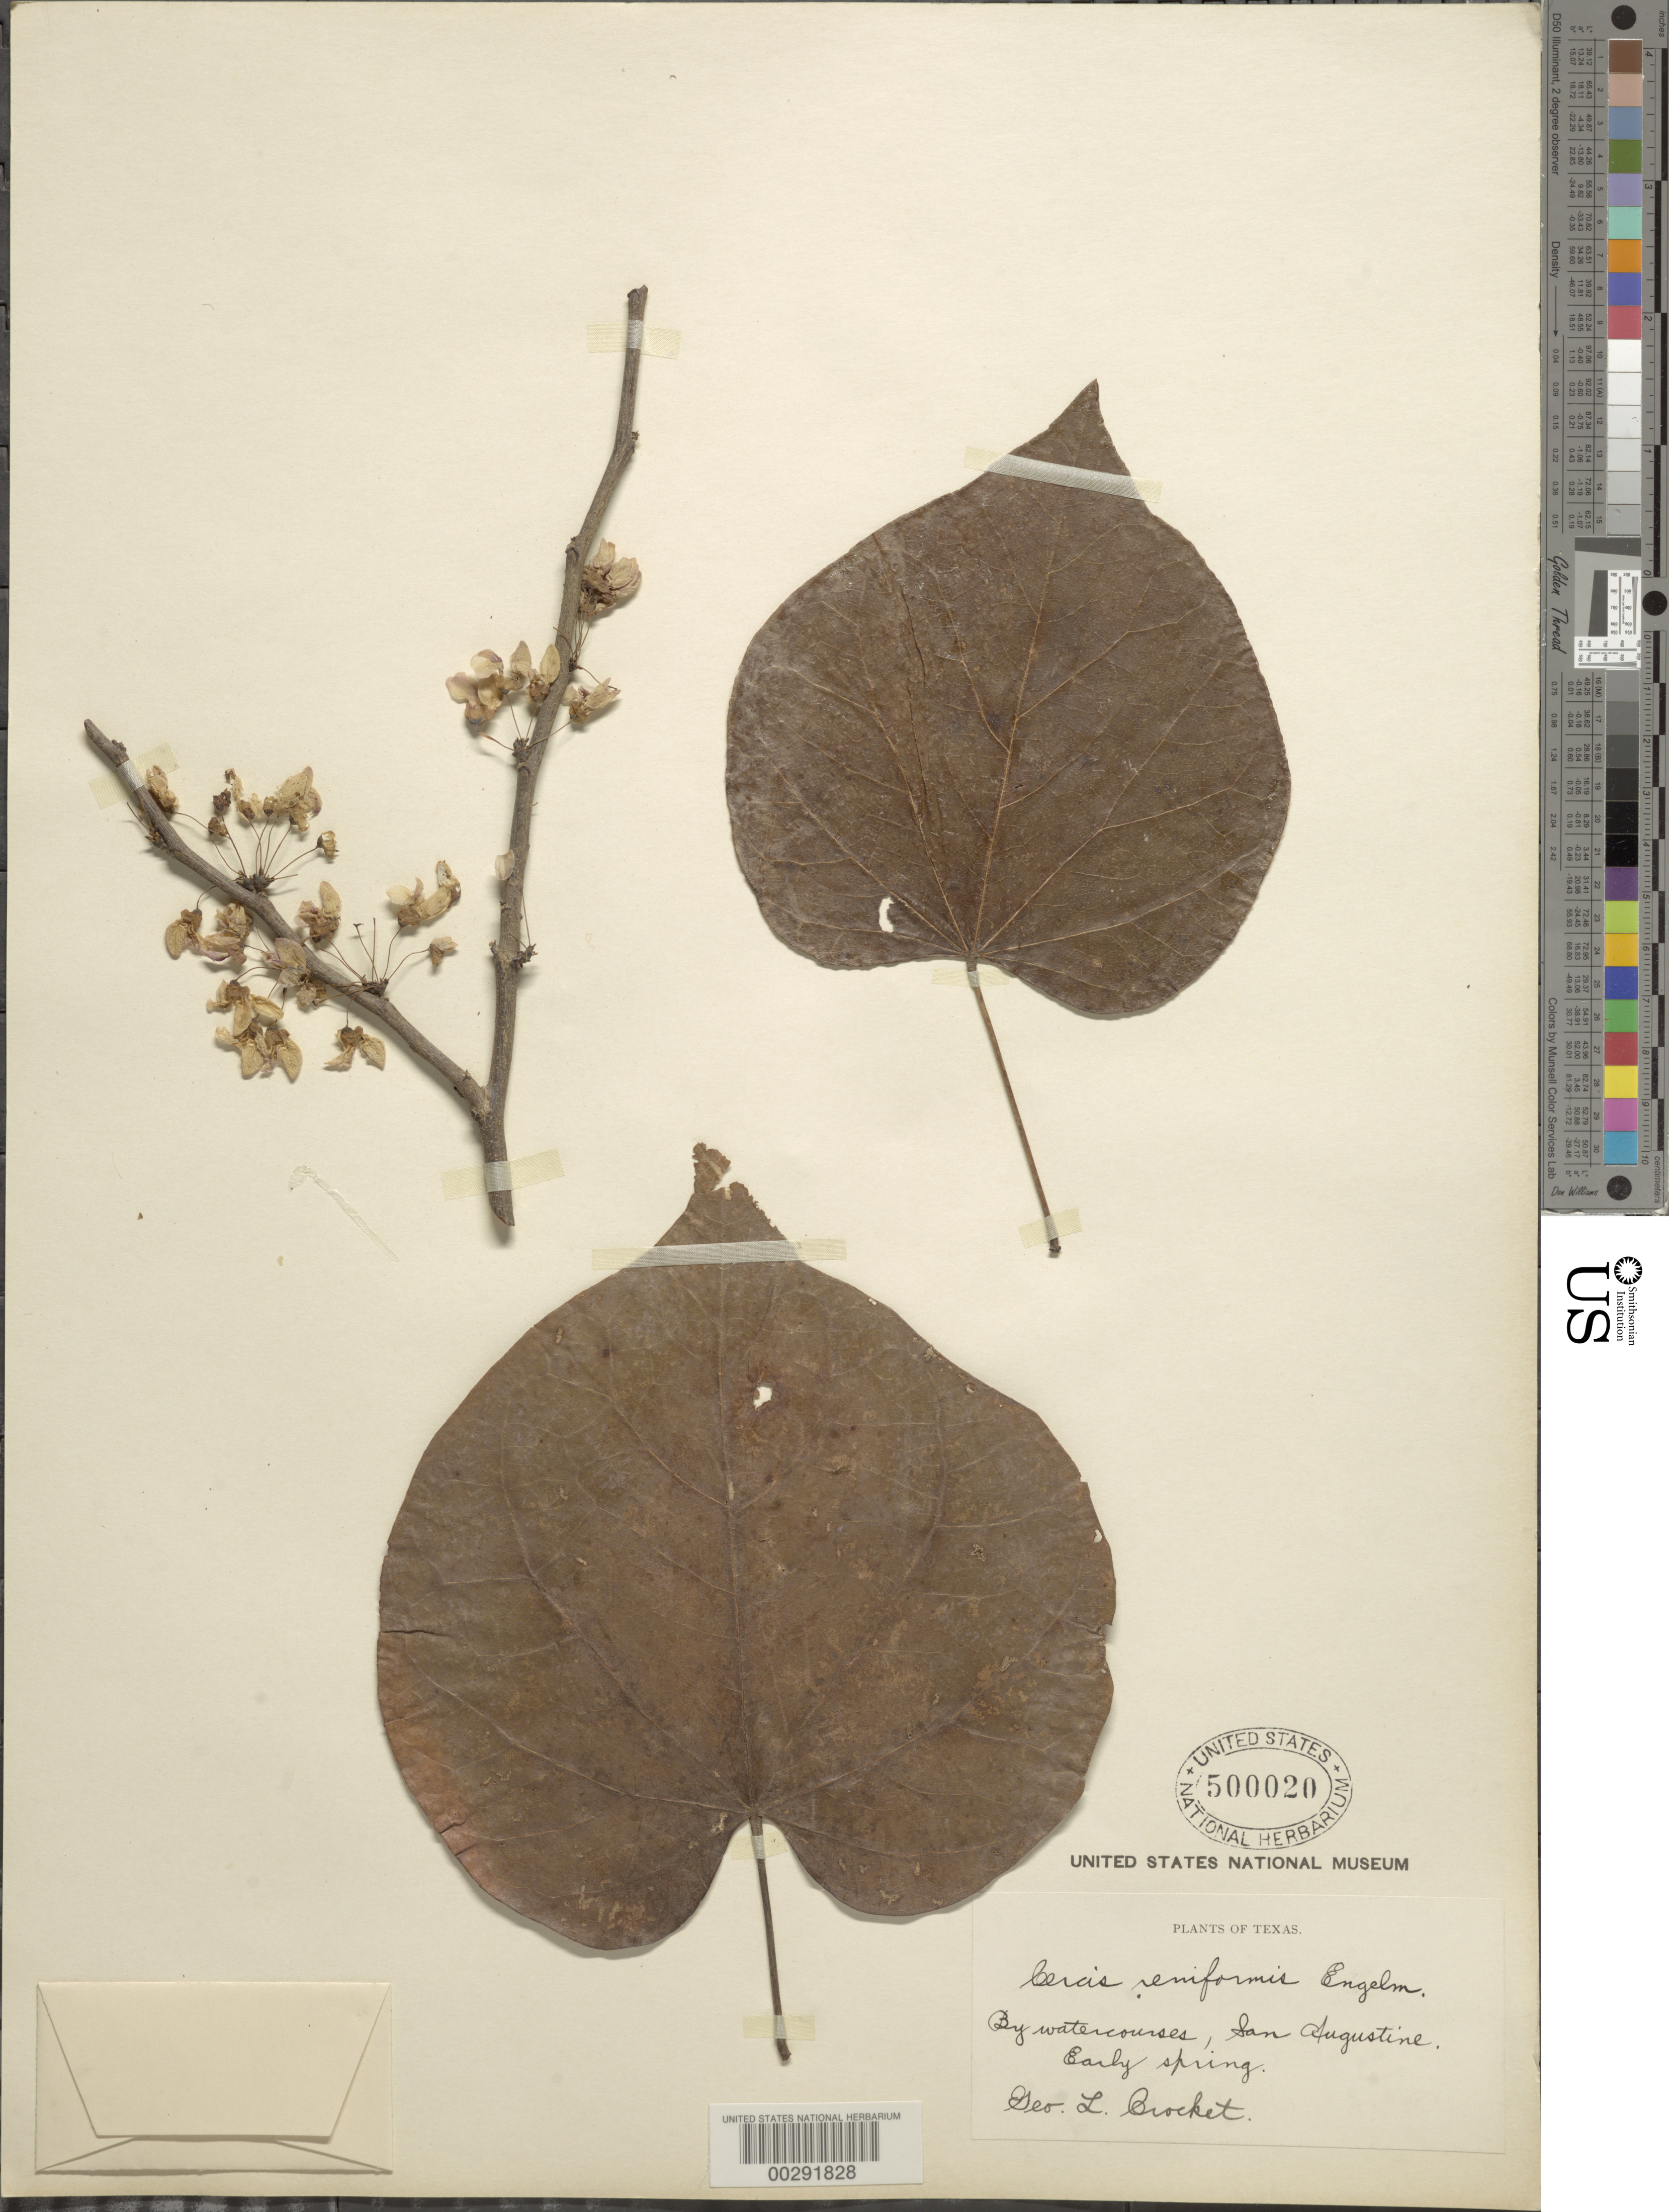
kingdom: Plantae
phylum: Tracheophyta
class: Magnoliopsida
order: Fabales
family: Fabaceae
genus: Cercis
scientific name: Cercis canadensis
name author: L.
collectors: G. Crocket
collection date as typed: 21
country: United States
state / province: Texas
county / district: San Augustine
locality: San augustine, by watercourses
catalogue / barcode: US 500020